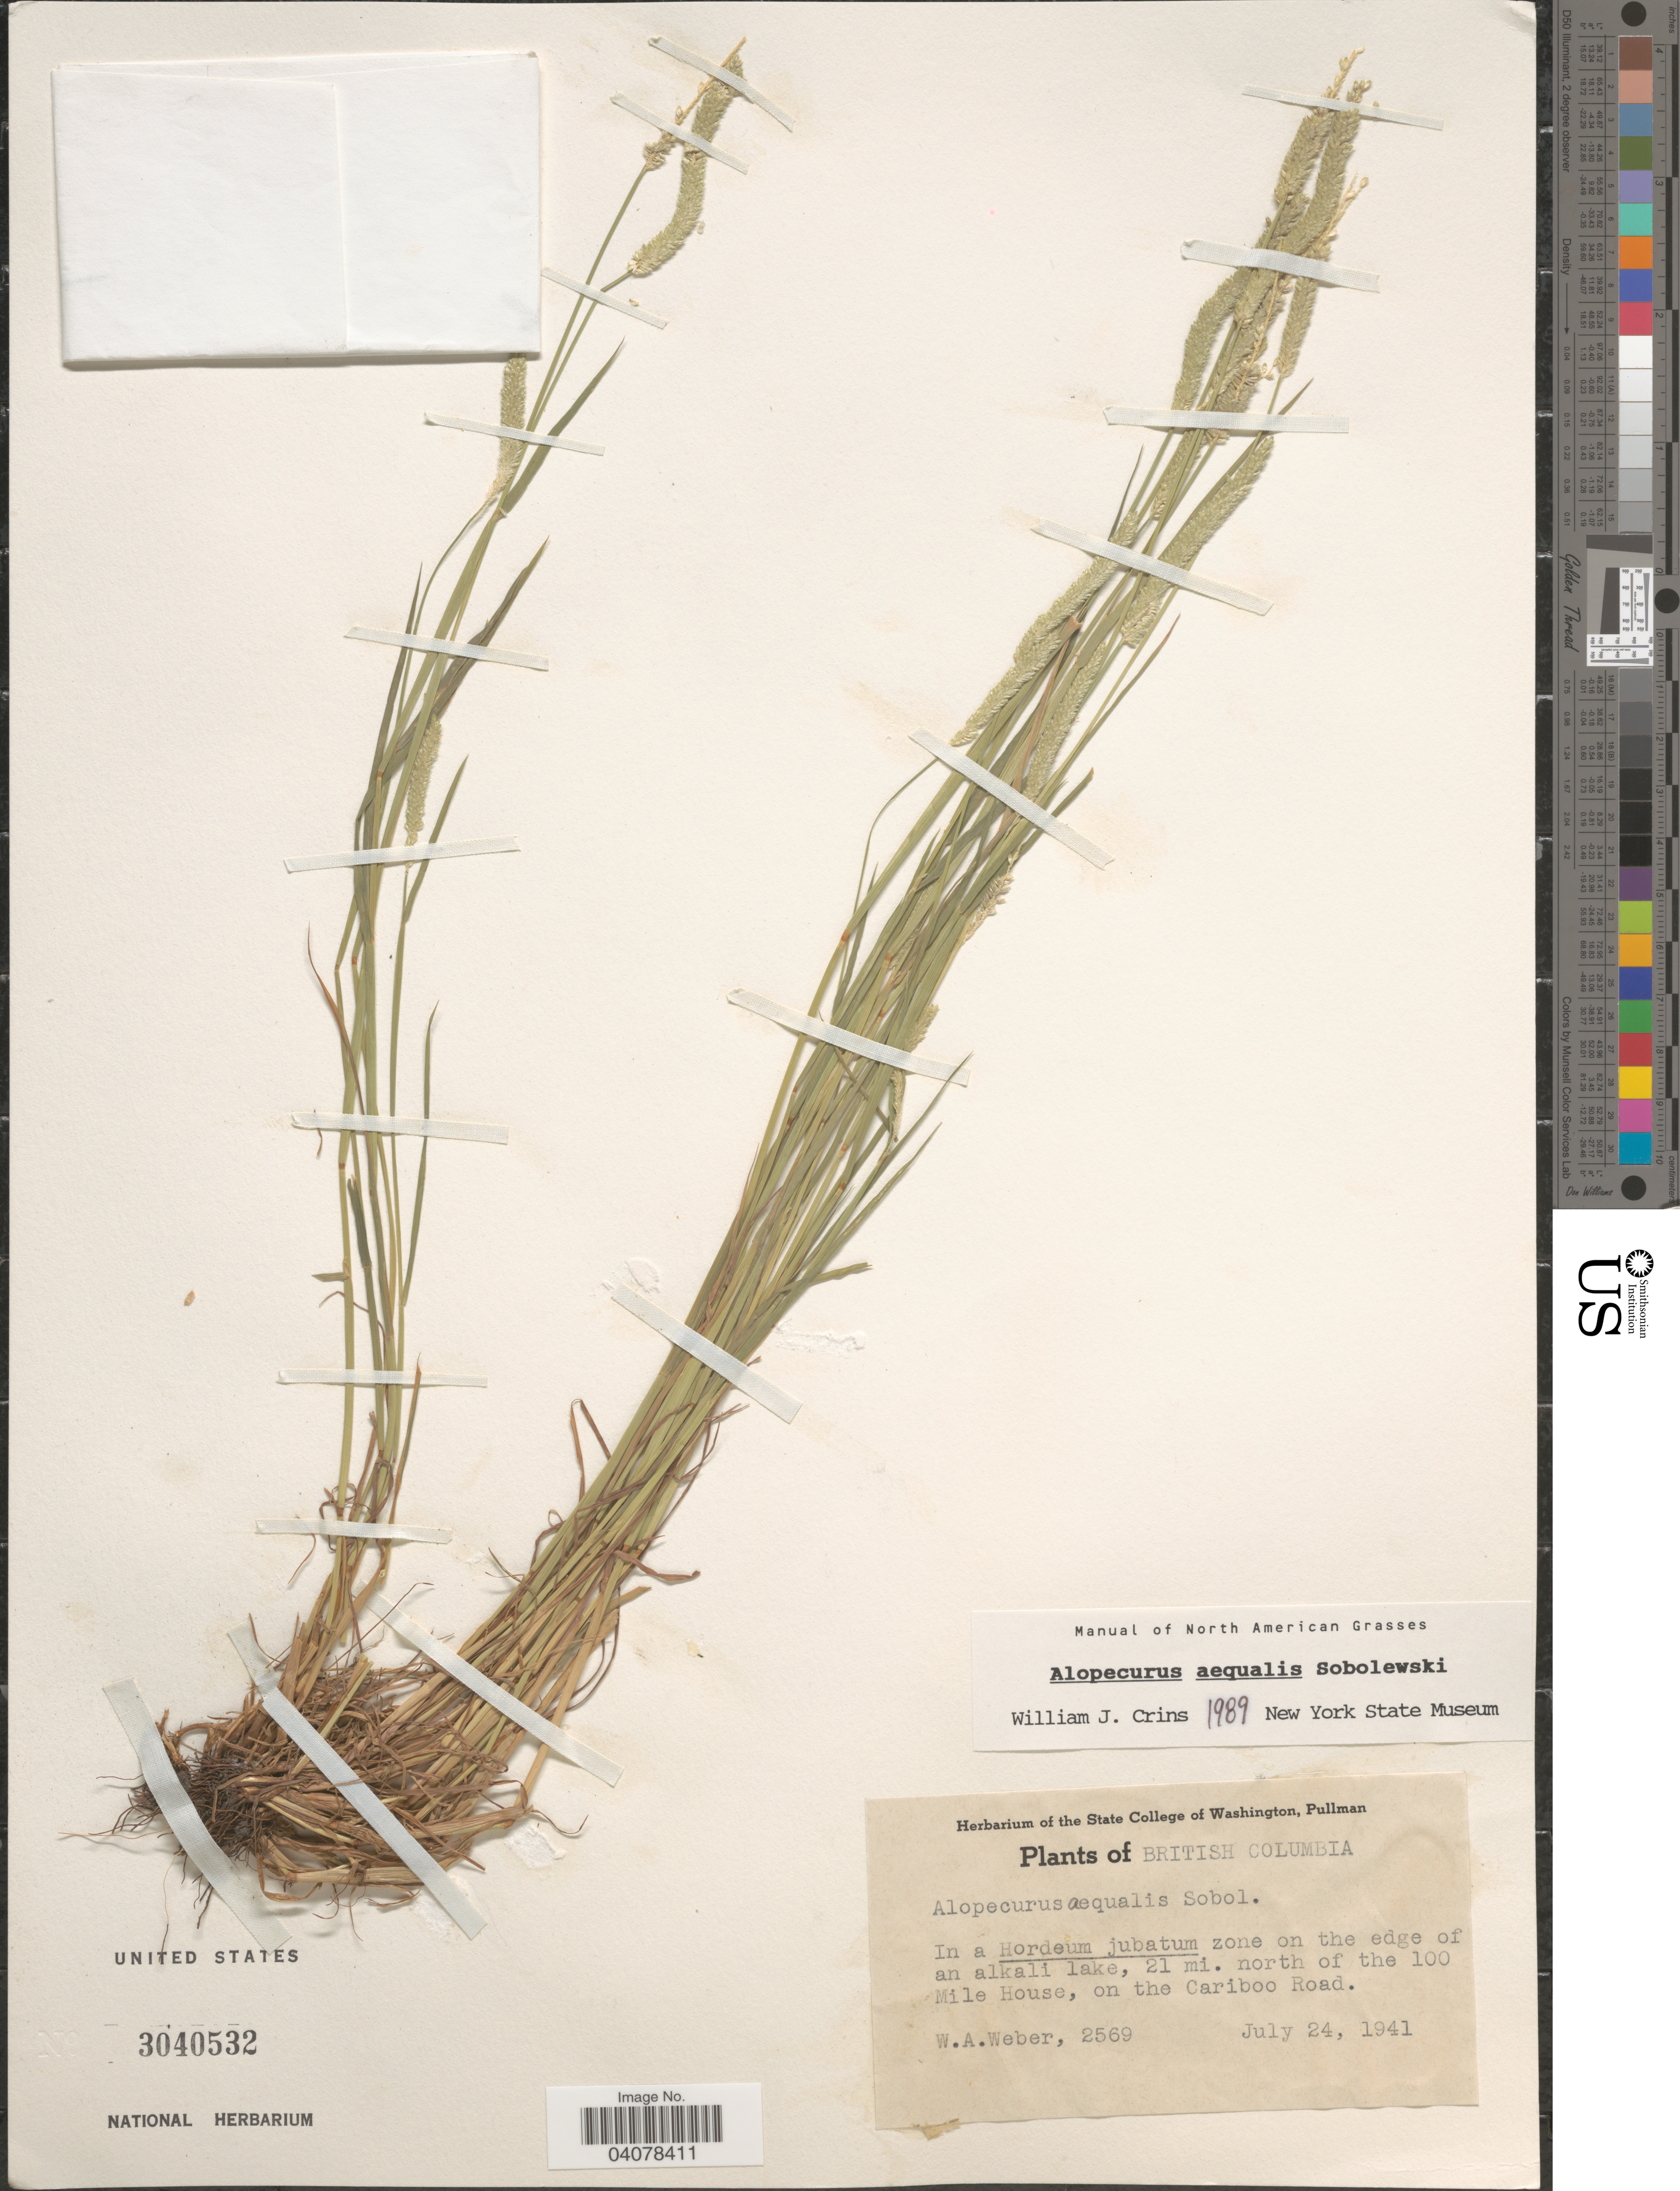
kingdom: Plantae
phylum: Tracheophyta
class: Liliopsida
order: Poales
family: Poaceae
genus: Alopecurus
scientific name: Alopecurus aequalis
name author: Sobol.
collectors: W. A. Weber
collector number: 2569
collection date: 1941-07-24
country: Canada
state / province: British Columbia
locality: In a Hordeum jubatum zone on the edge of an alkali lake, 21 mi. north of the 100 Mile House, on the Cariboo Road.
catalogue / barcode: US 3040532